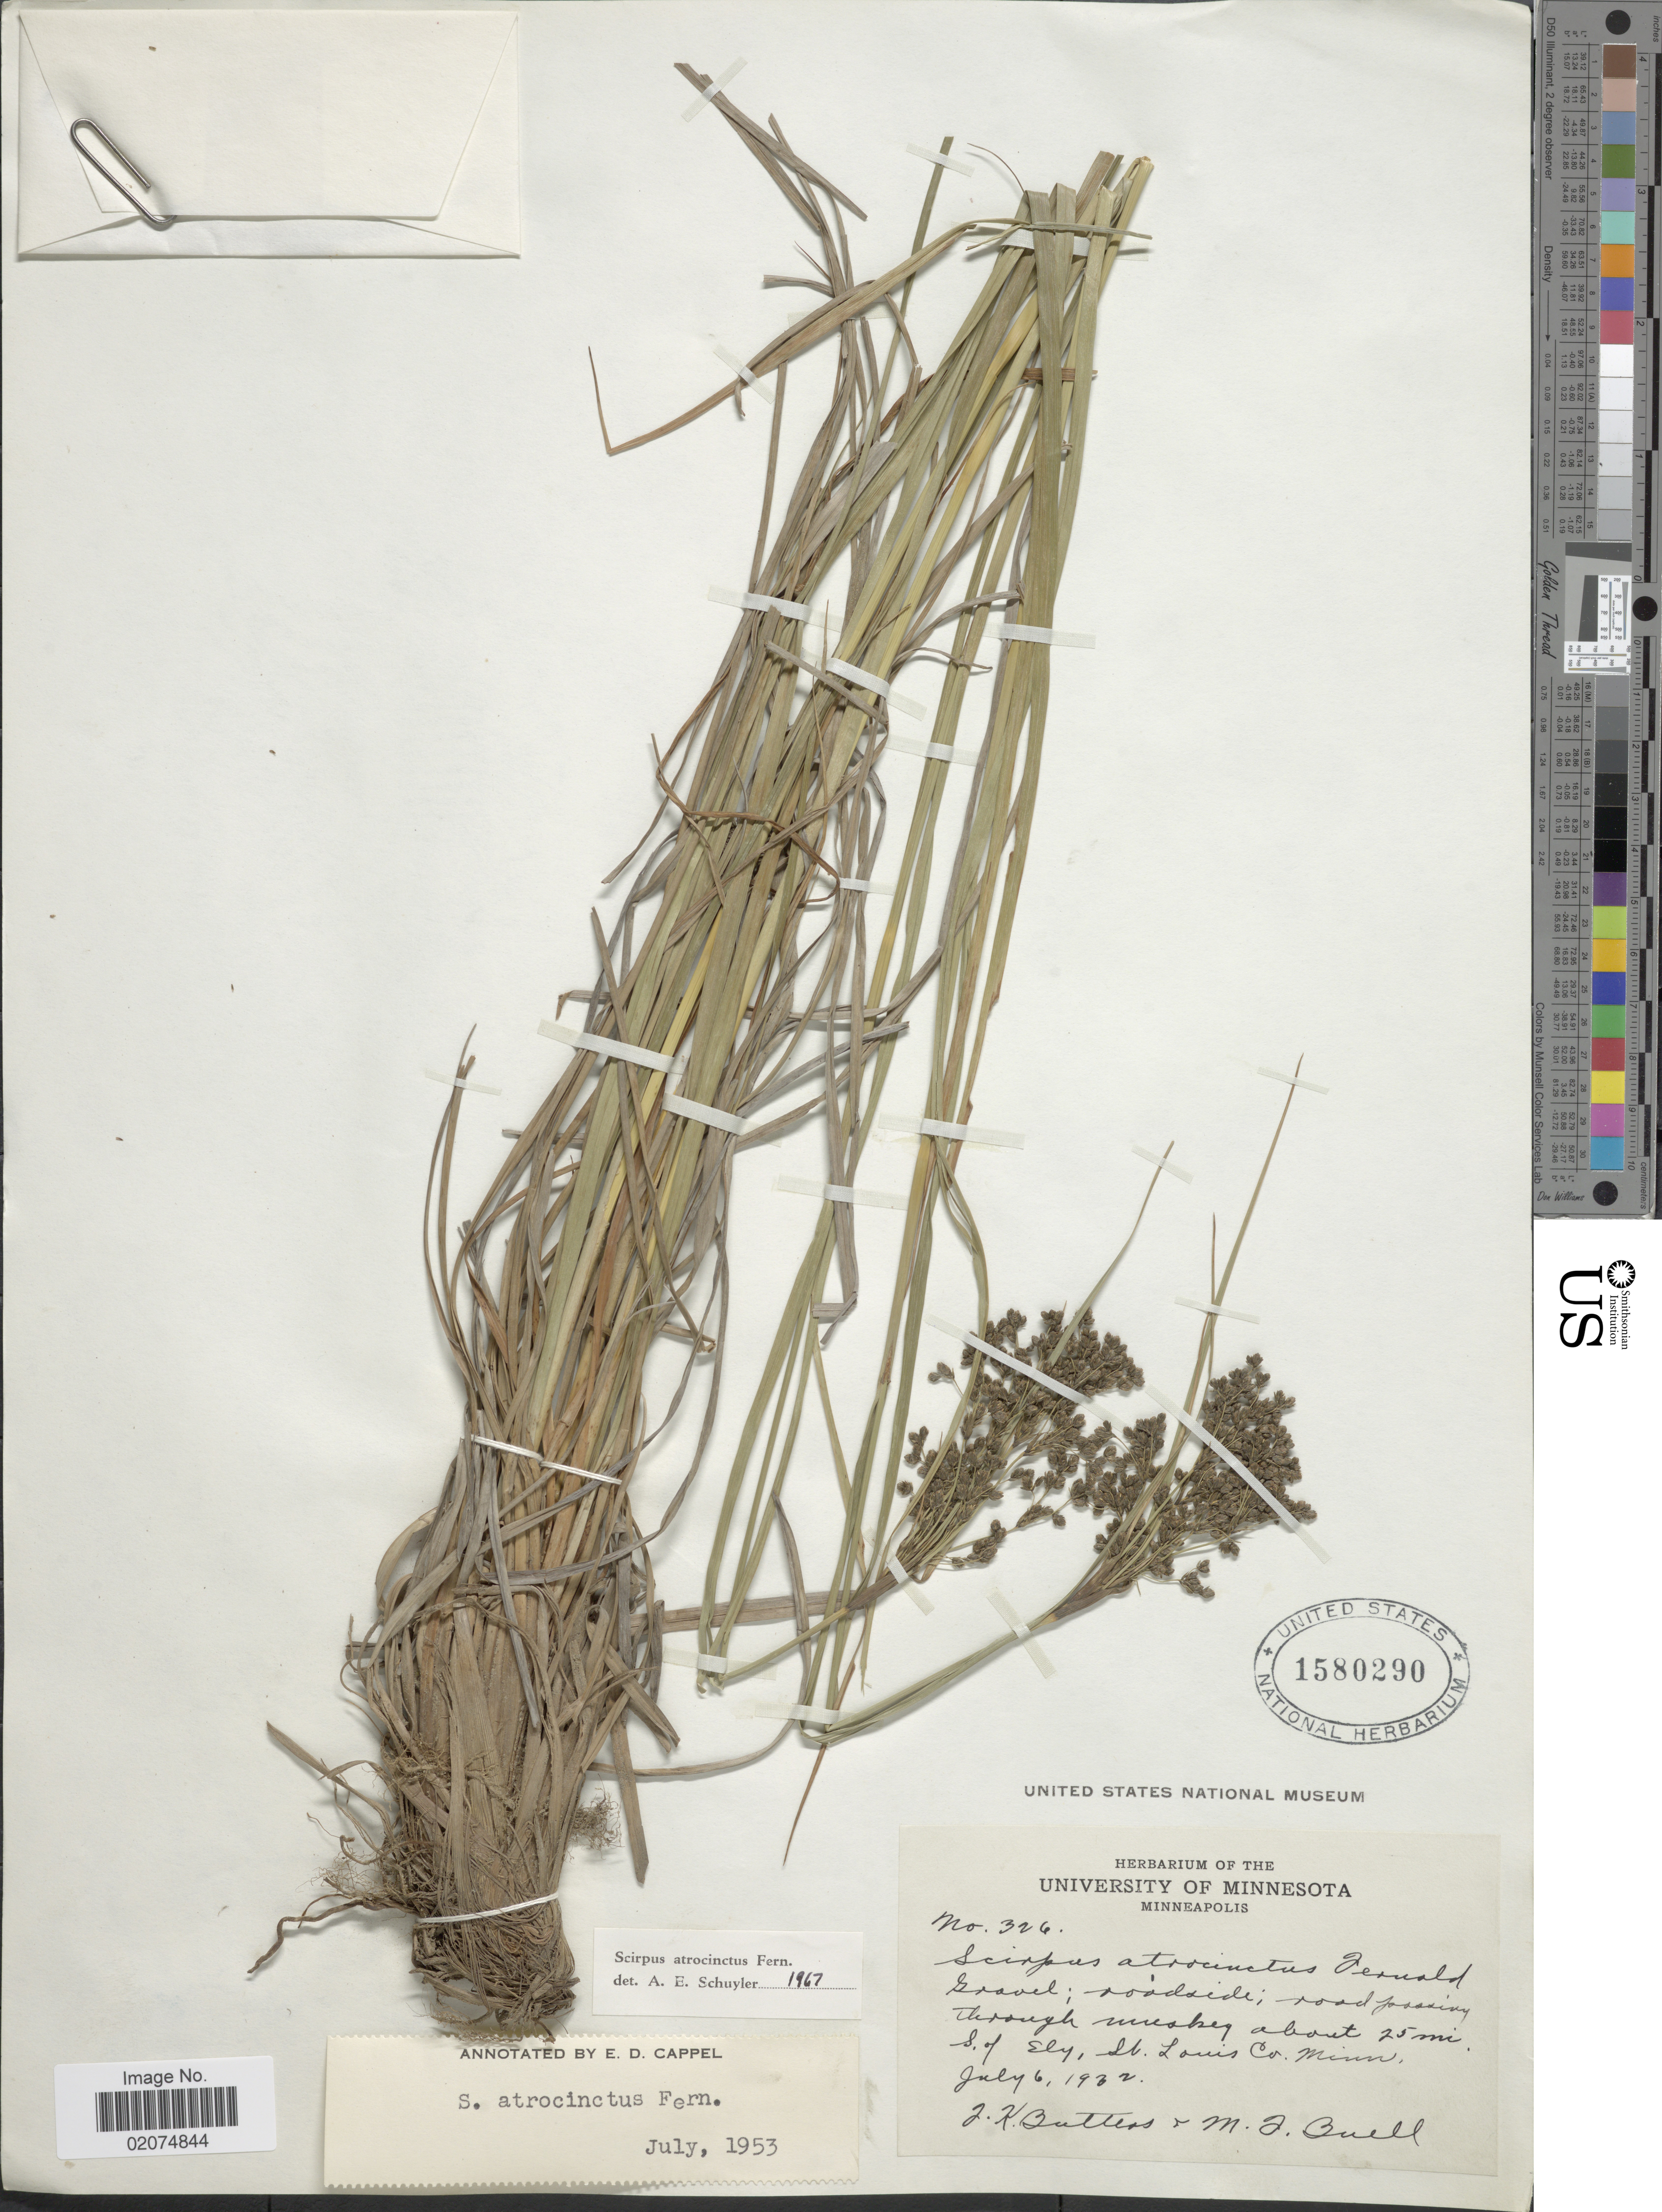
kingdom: Plantae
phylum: Tracheophyta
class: Liliopsida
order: Poales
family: Cyperaceae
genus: Scirpus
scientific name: Scirpus atrocinctus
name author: Fernald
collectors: J. Butters & M. Buell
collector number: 326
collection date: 1932-07-06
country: United States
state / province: Minnesota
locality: About 25 mi S of Ely, St. Louis Co., Minn.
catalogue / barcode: US 1580290